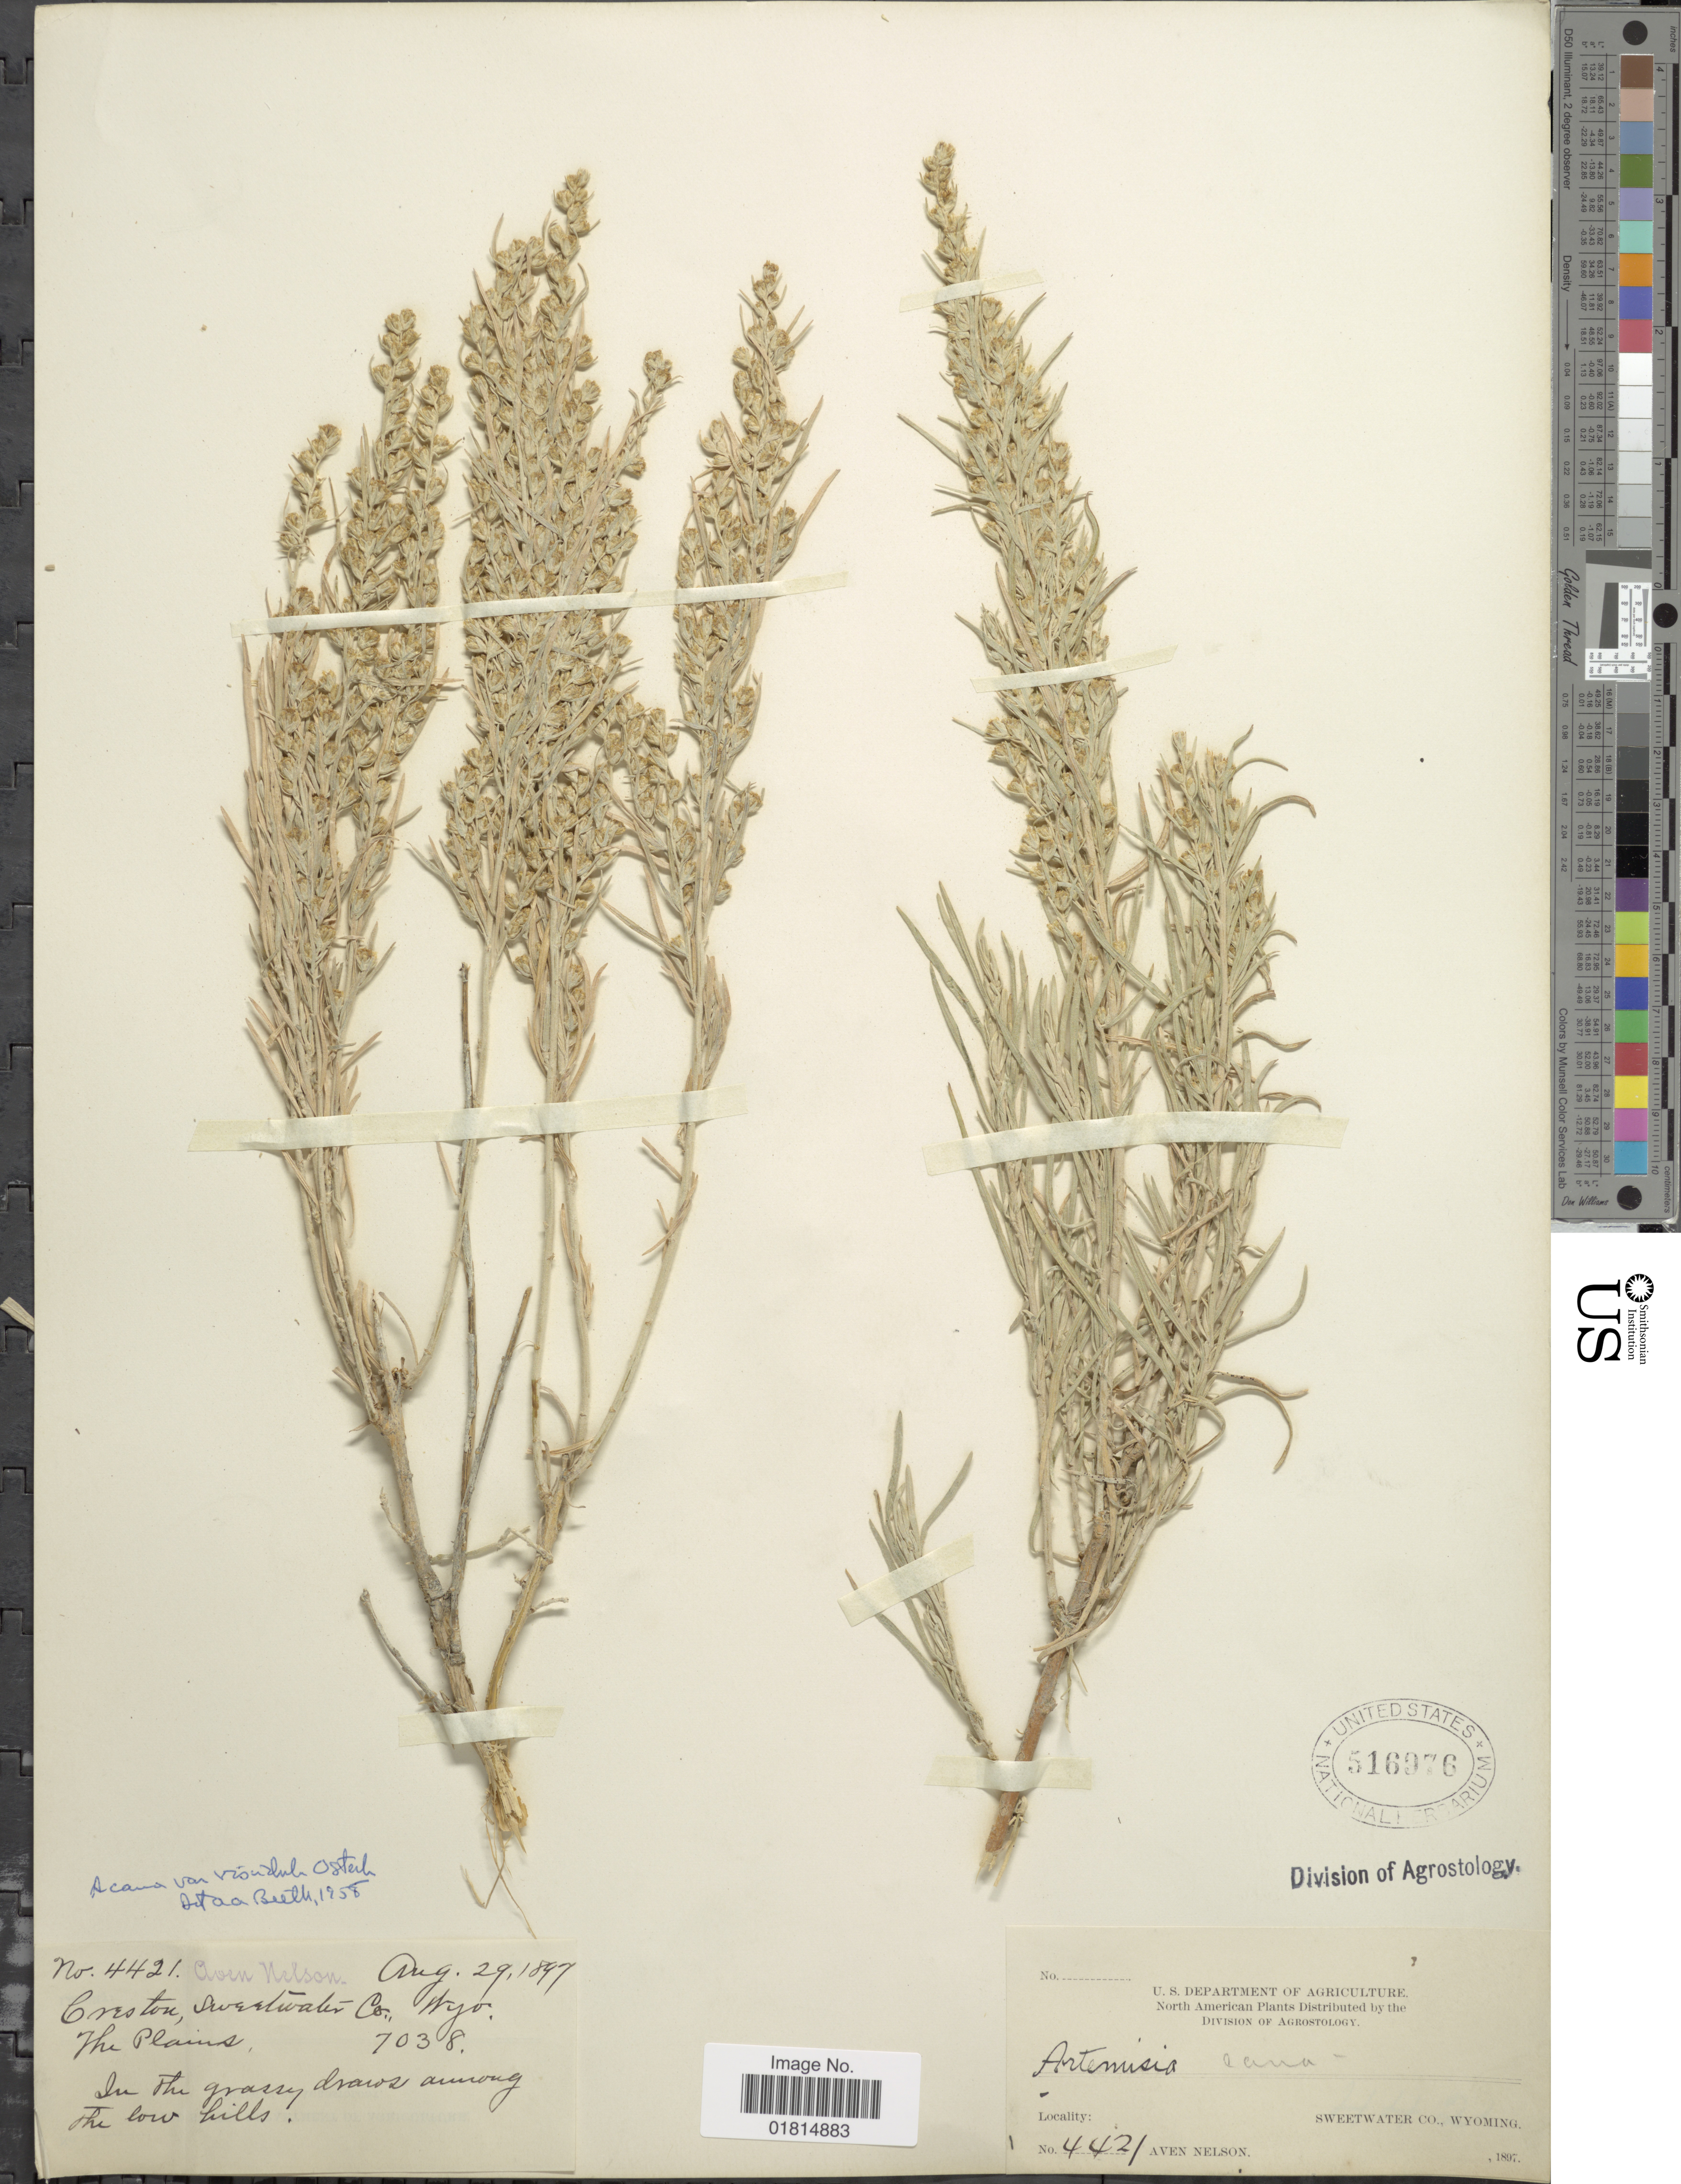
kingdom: Plantae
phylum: Tracheophyta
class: Magnoliopsida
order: Asterales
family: Asteraceae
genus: Artemisia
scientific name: Artemisia cana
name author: Pursh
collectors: A. Nelson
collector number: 4421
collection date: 1897-08-29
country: United States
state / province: Wyoming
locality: Sweetwater Co., Wyoming. Creston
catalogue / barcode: US 516976